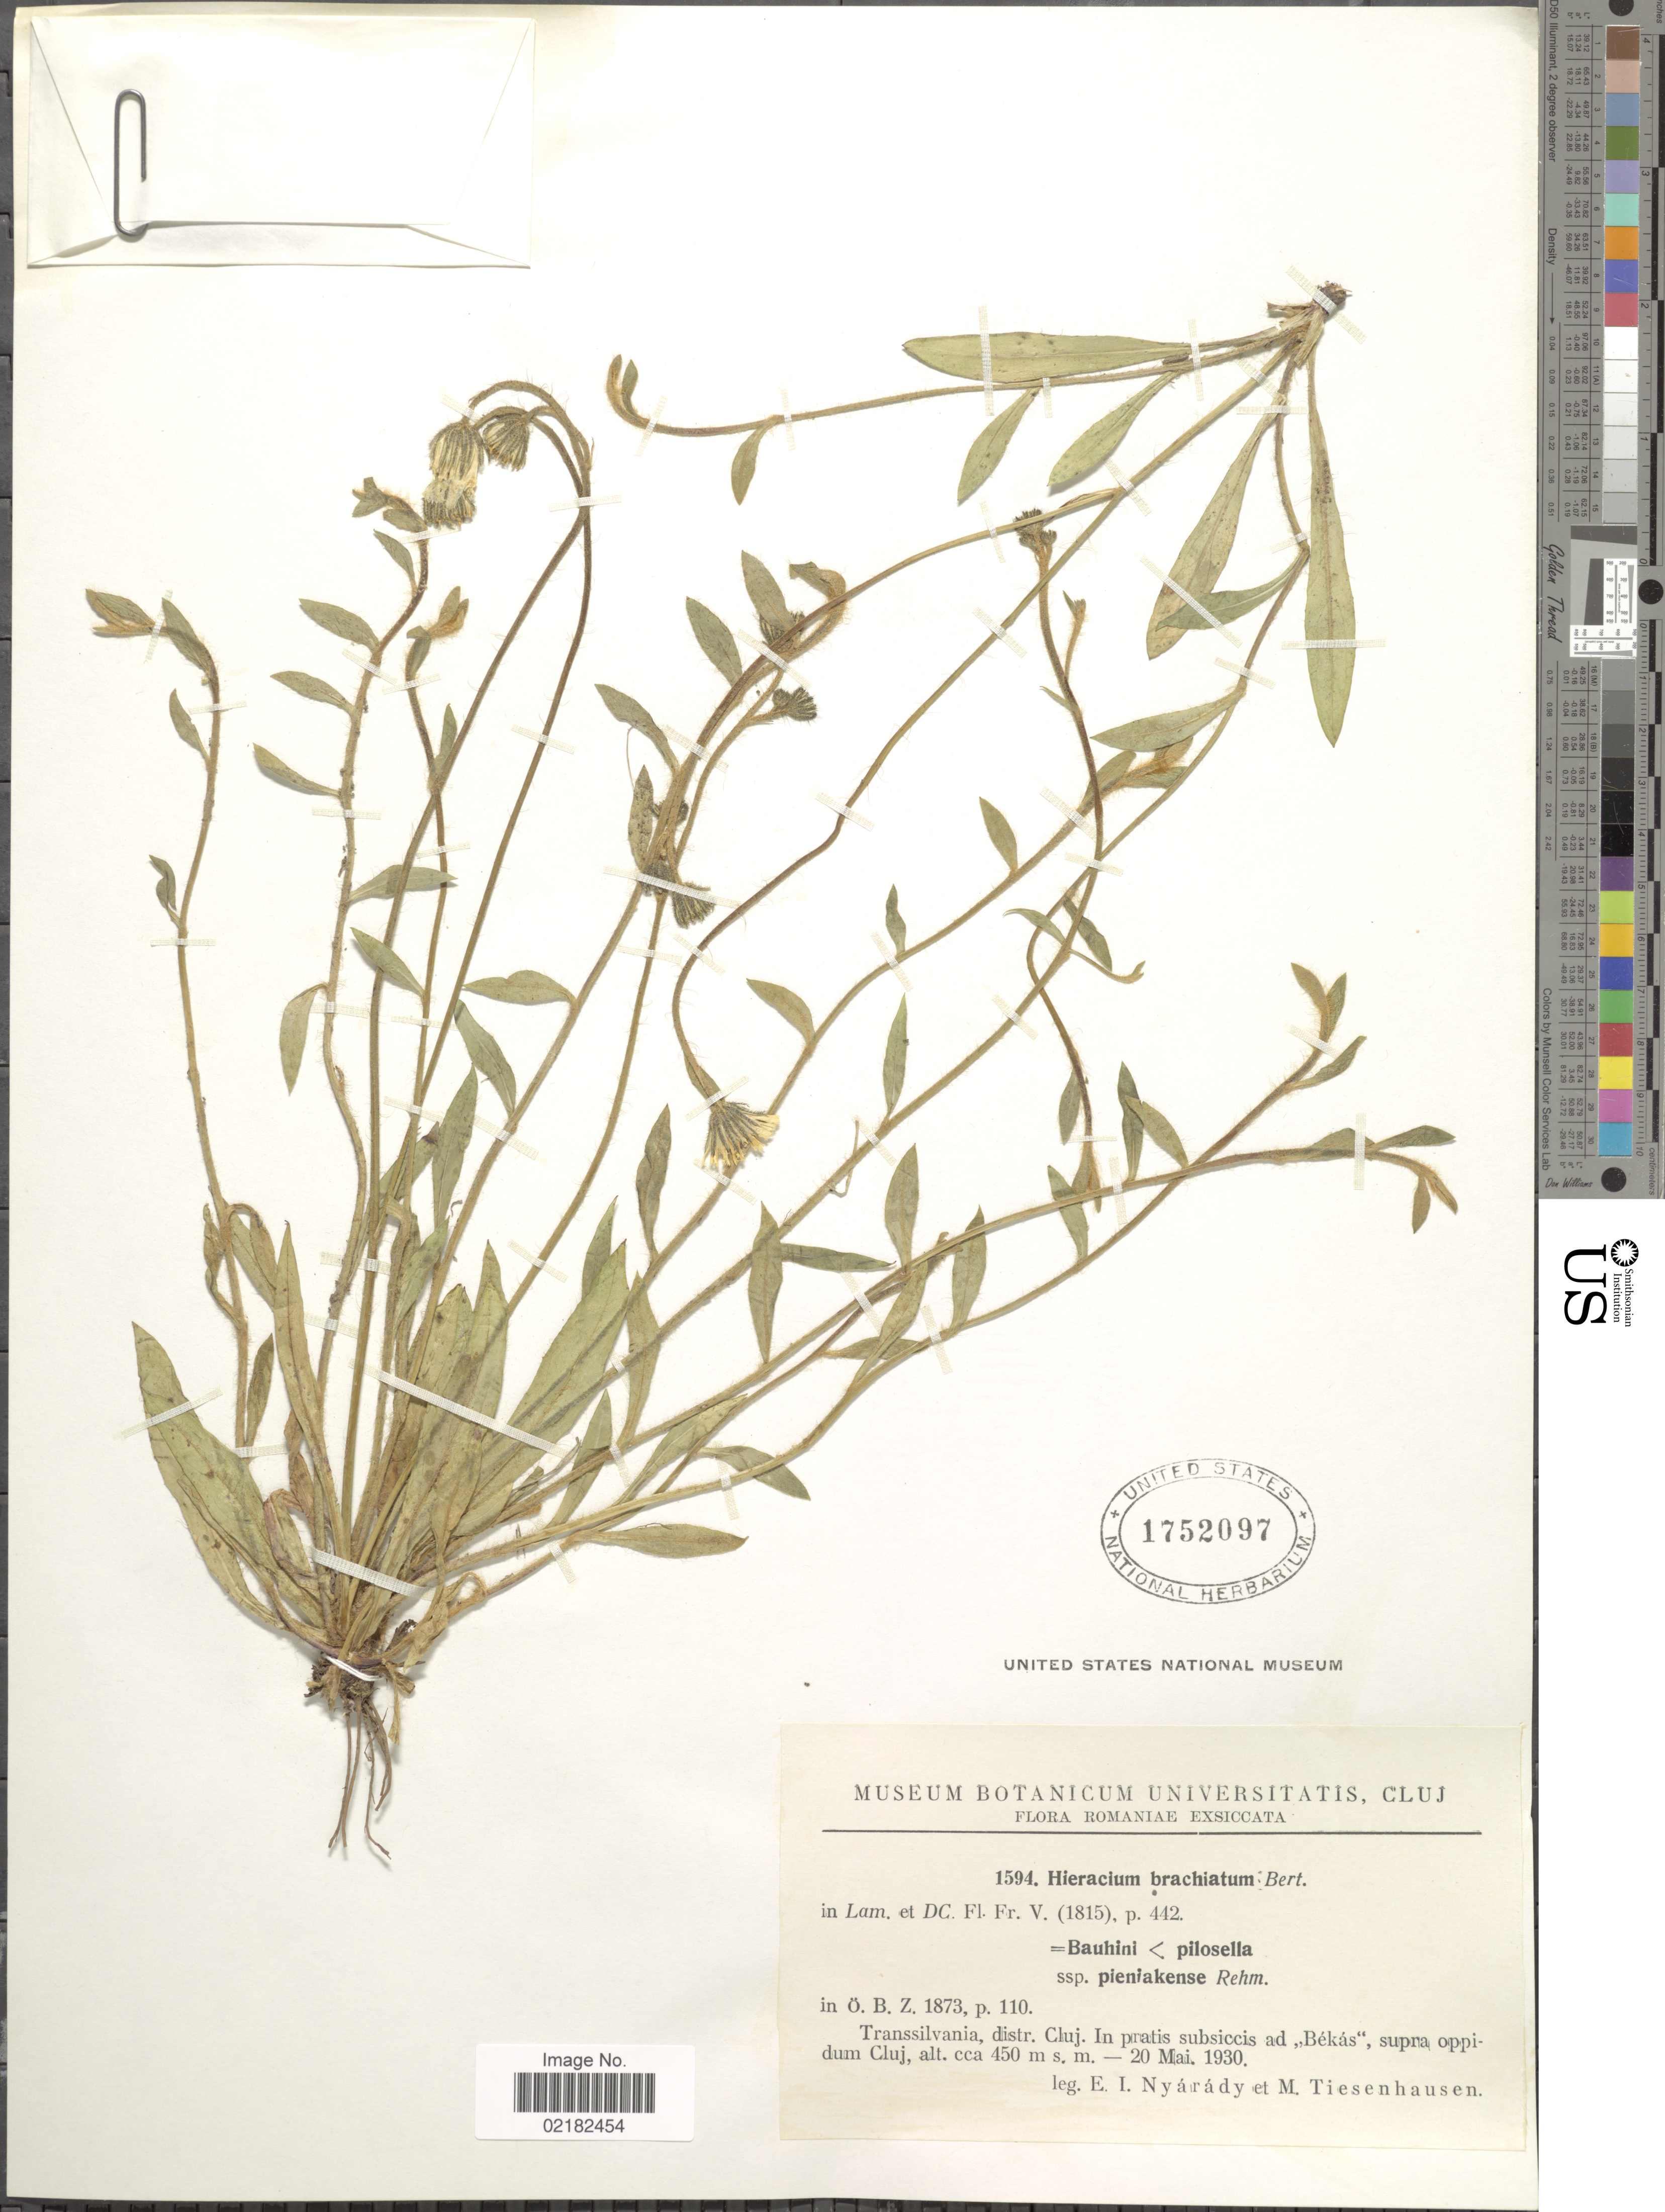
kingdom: Plantae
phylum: Tracheophyta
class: Magnoliopsida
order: Asterales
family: Asteraceae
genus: Pilosella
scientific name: Pilosella brachiata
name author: (DC.) F.W. Schultz & Sch. Bip.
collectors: E. Nyárády & M. Tiesenhausen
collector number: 1594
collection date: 1930-05-20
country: Romania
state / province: Cluj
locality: Transsilvania, ad Bekas, supra oppidum Cluj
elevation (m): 450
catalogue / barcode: US 1752097